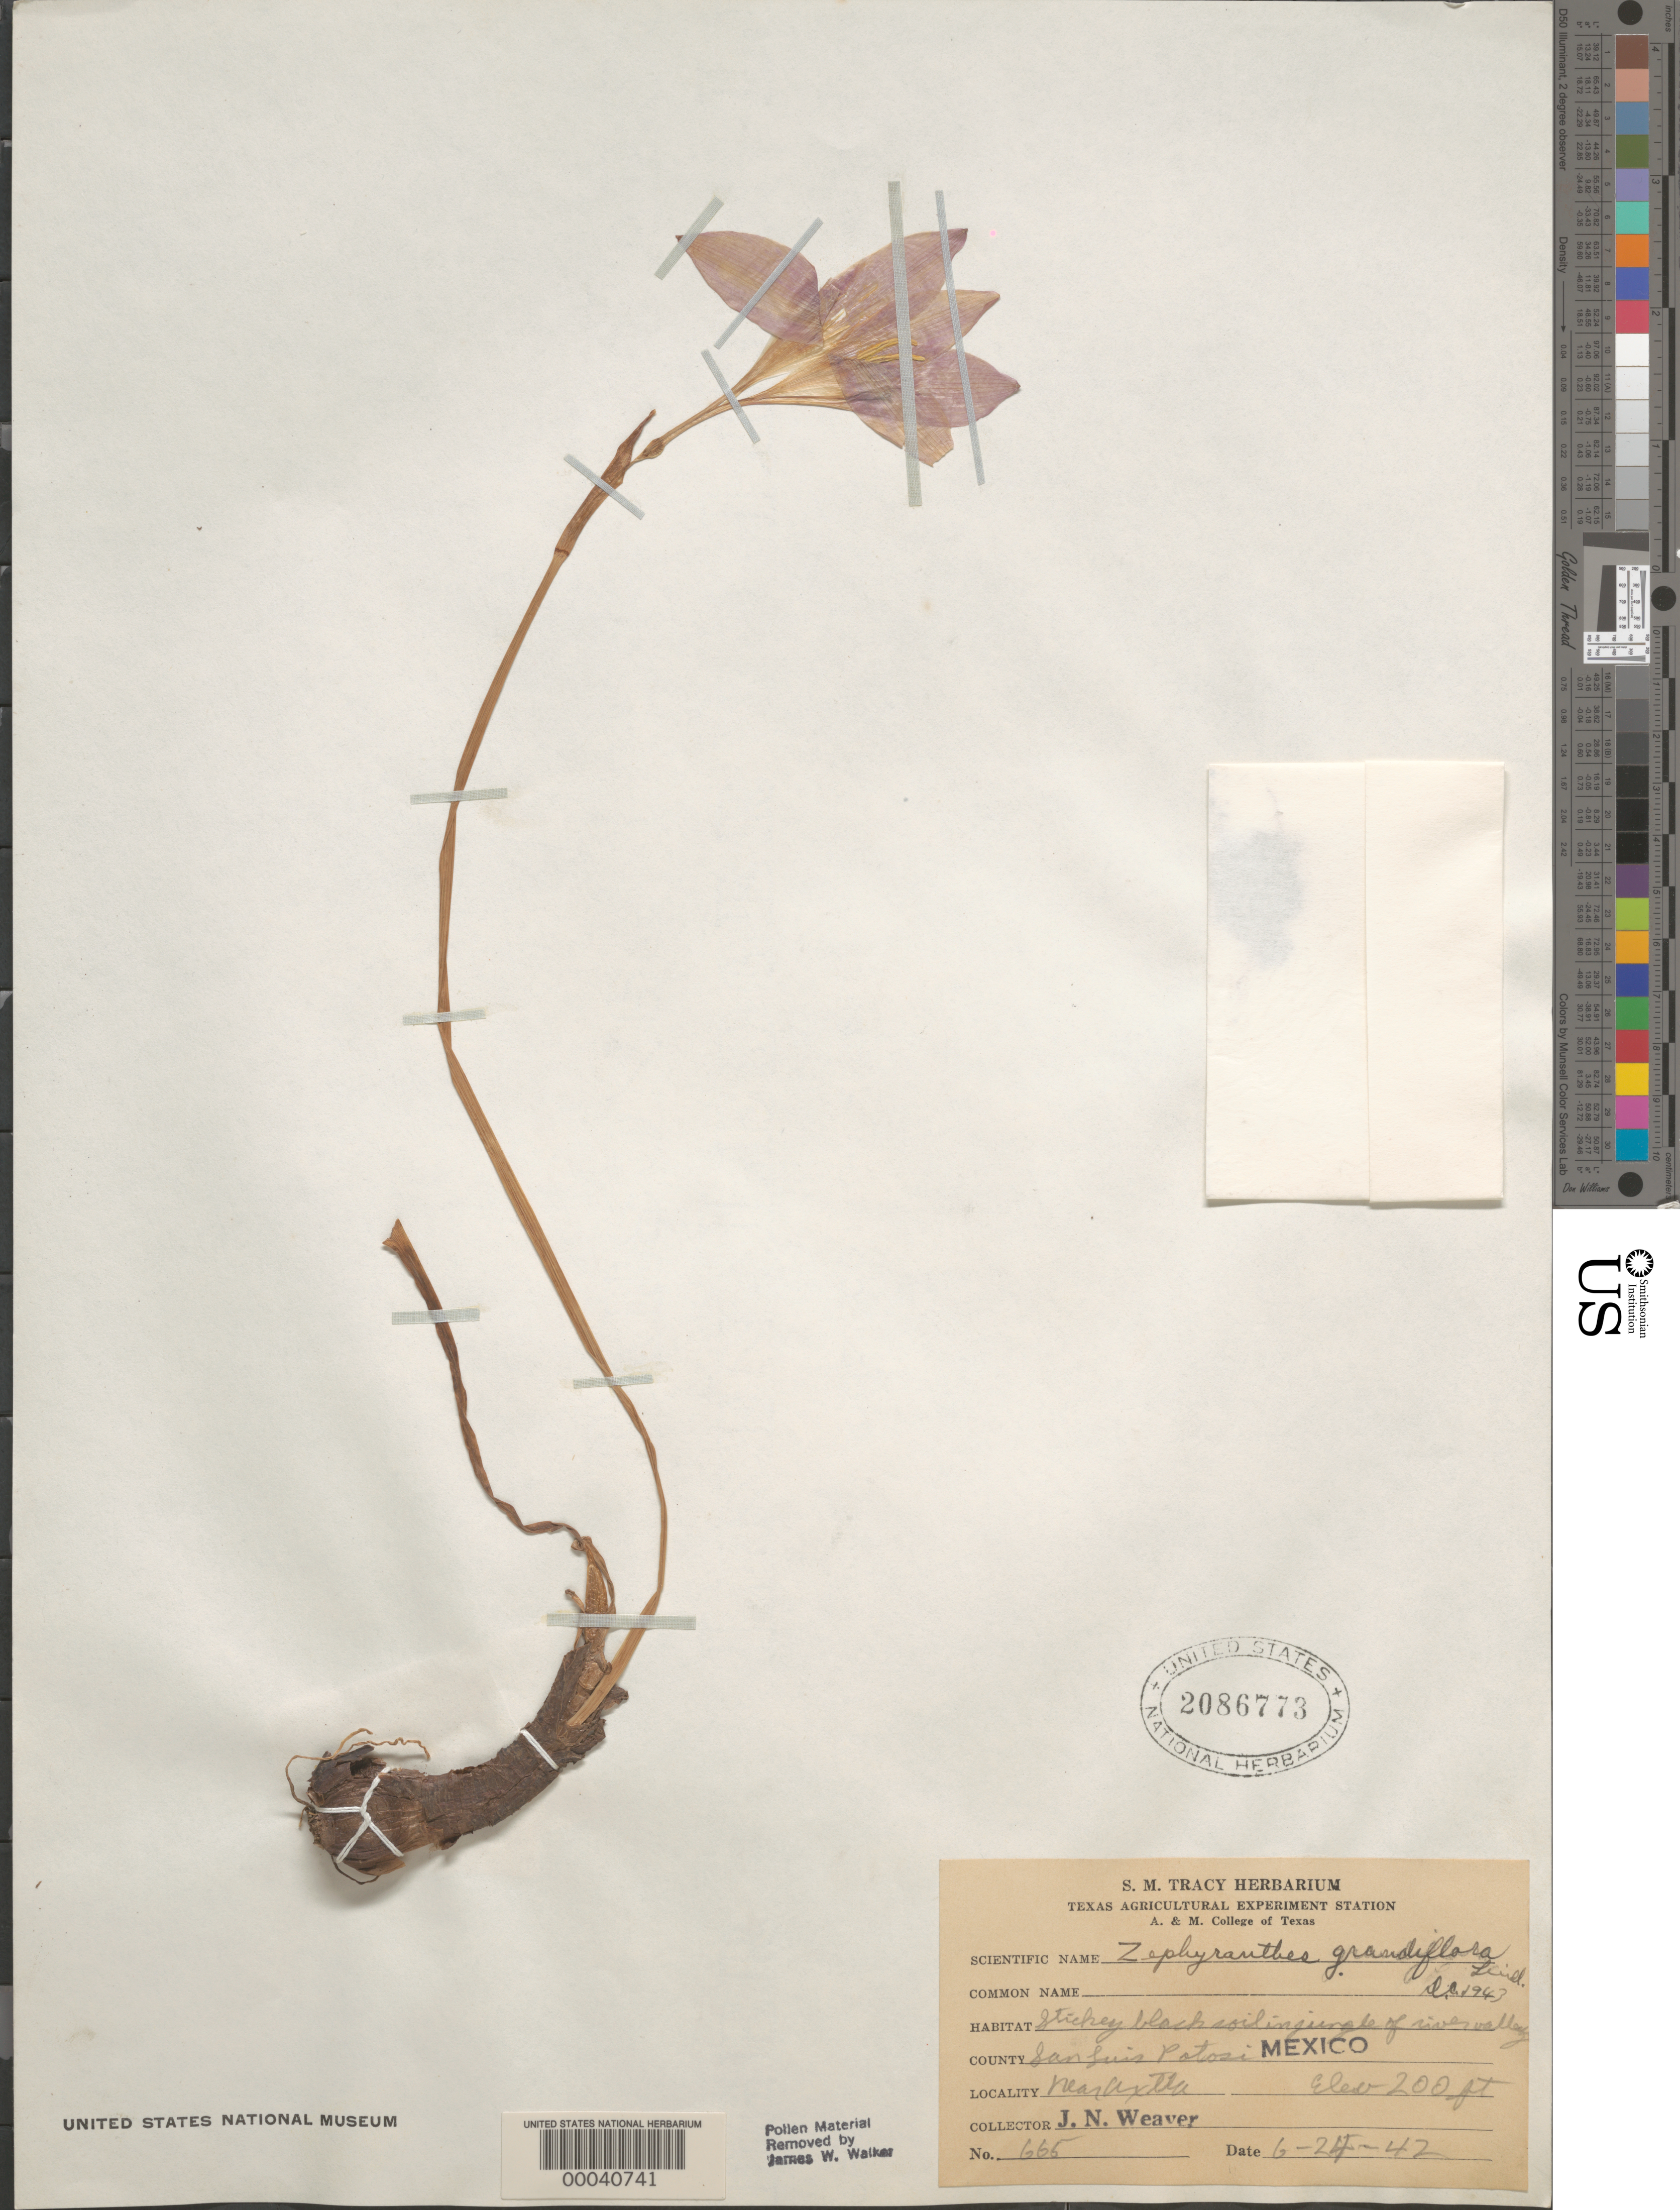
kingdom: Plantae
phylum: Tracheophyta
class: Liliopsida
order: Asparagales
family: Amaryllidaceae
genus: Zephyranthes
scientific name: Zephyranthes grandiflora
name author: Lindl.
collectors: J. N. Weaver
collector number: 665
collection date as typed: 24 Jun 1942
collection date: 1942-06-24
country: Mexico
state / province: San Luis Potosí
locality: Near axtla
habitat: Sticky black soil in jungle of river valley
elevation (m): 61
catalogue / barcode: US 2086773